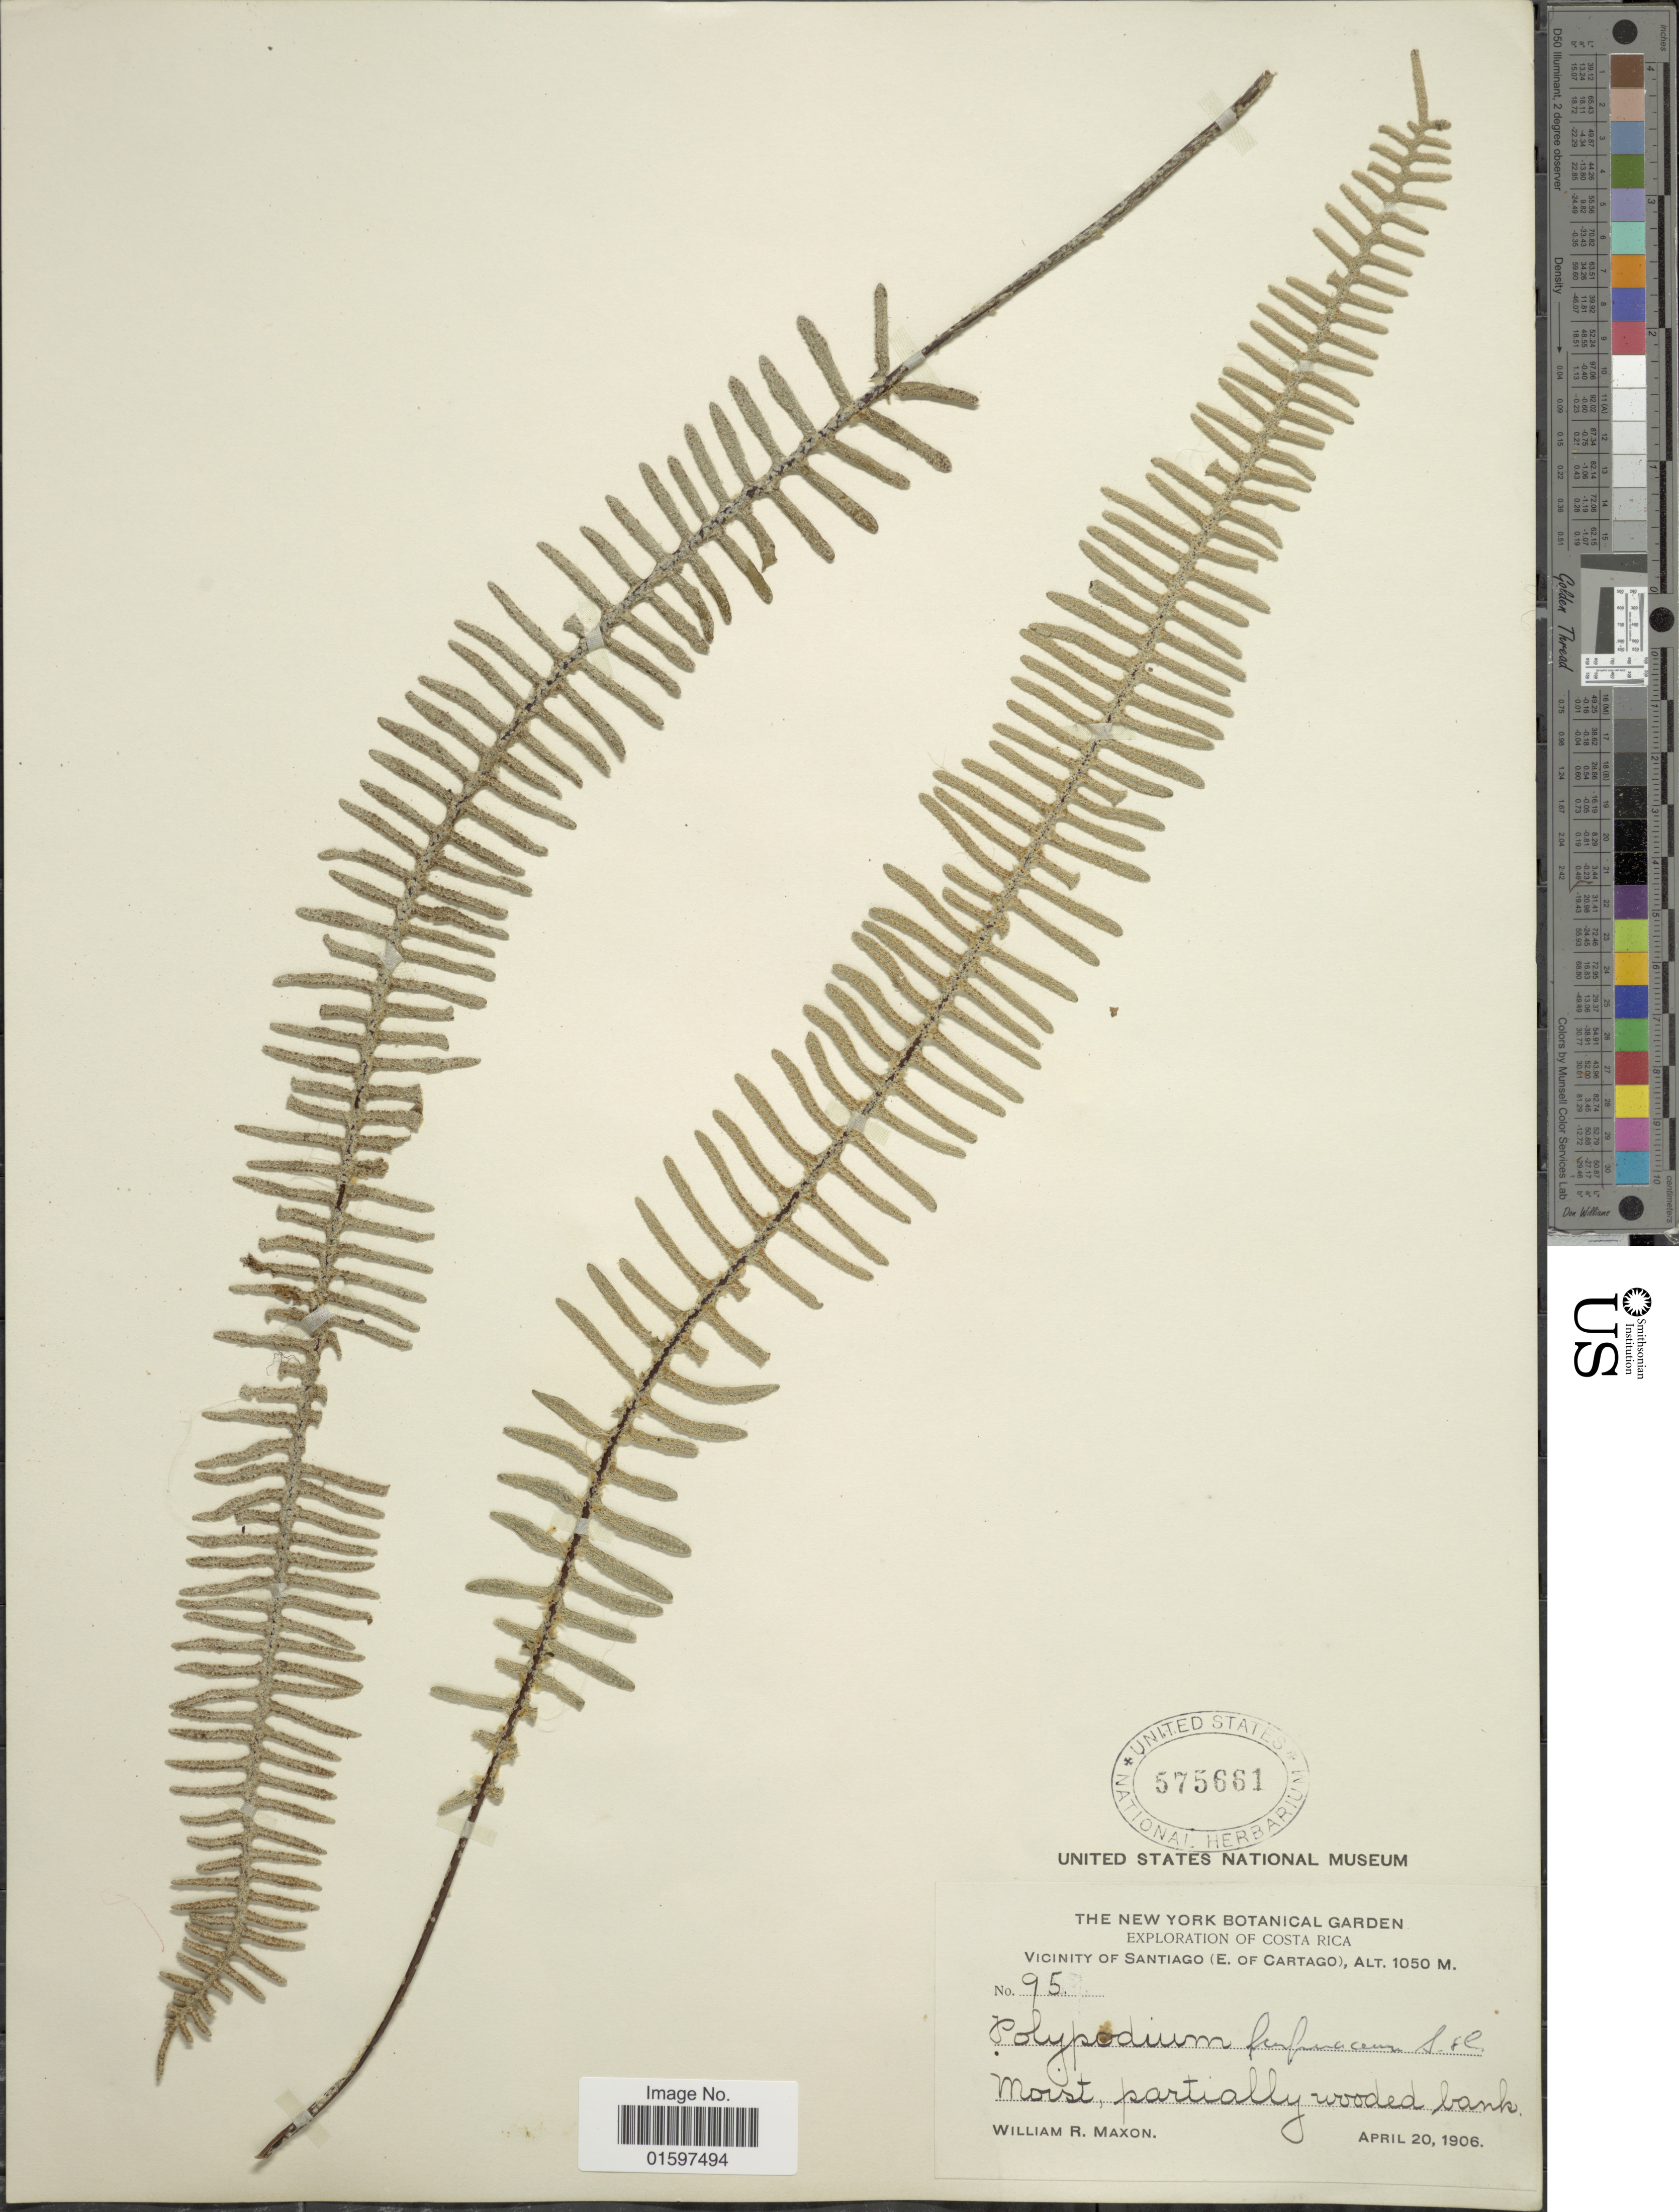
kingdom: Plantae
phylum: Tracheophyta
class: Polypodiopsida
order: Polypodiales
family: Polypodiaceae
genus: Pleopeltis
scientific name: Pleopeltis furfuracea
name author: (Schltdl. & Cham.) A.R. Sm. & Tejero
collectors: W. R. Maxon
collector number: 95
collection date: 1906-04-20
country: Costa Rica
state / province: Cartago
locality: Vicinity of Santiago (E. of Cartago), moist, partially wooded banks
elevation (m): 1050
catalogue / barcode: US 575661